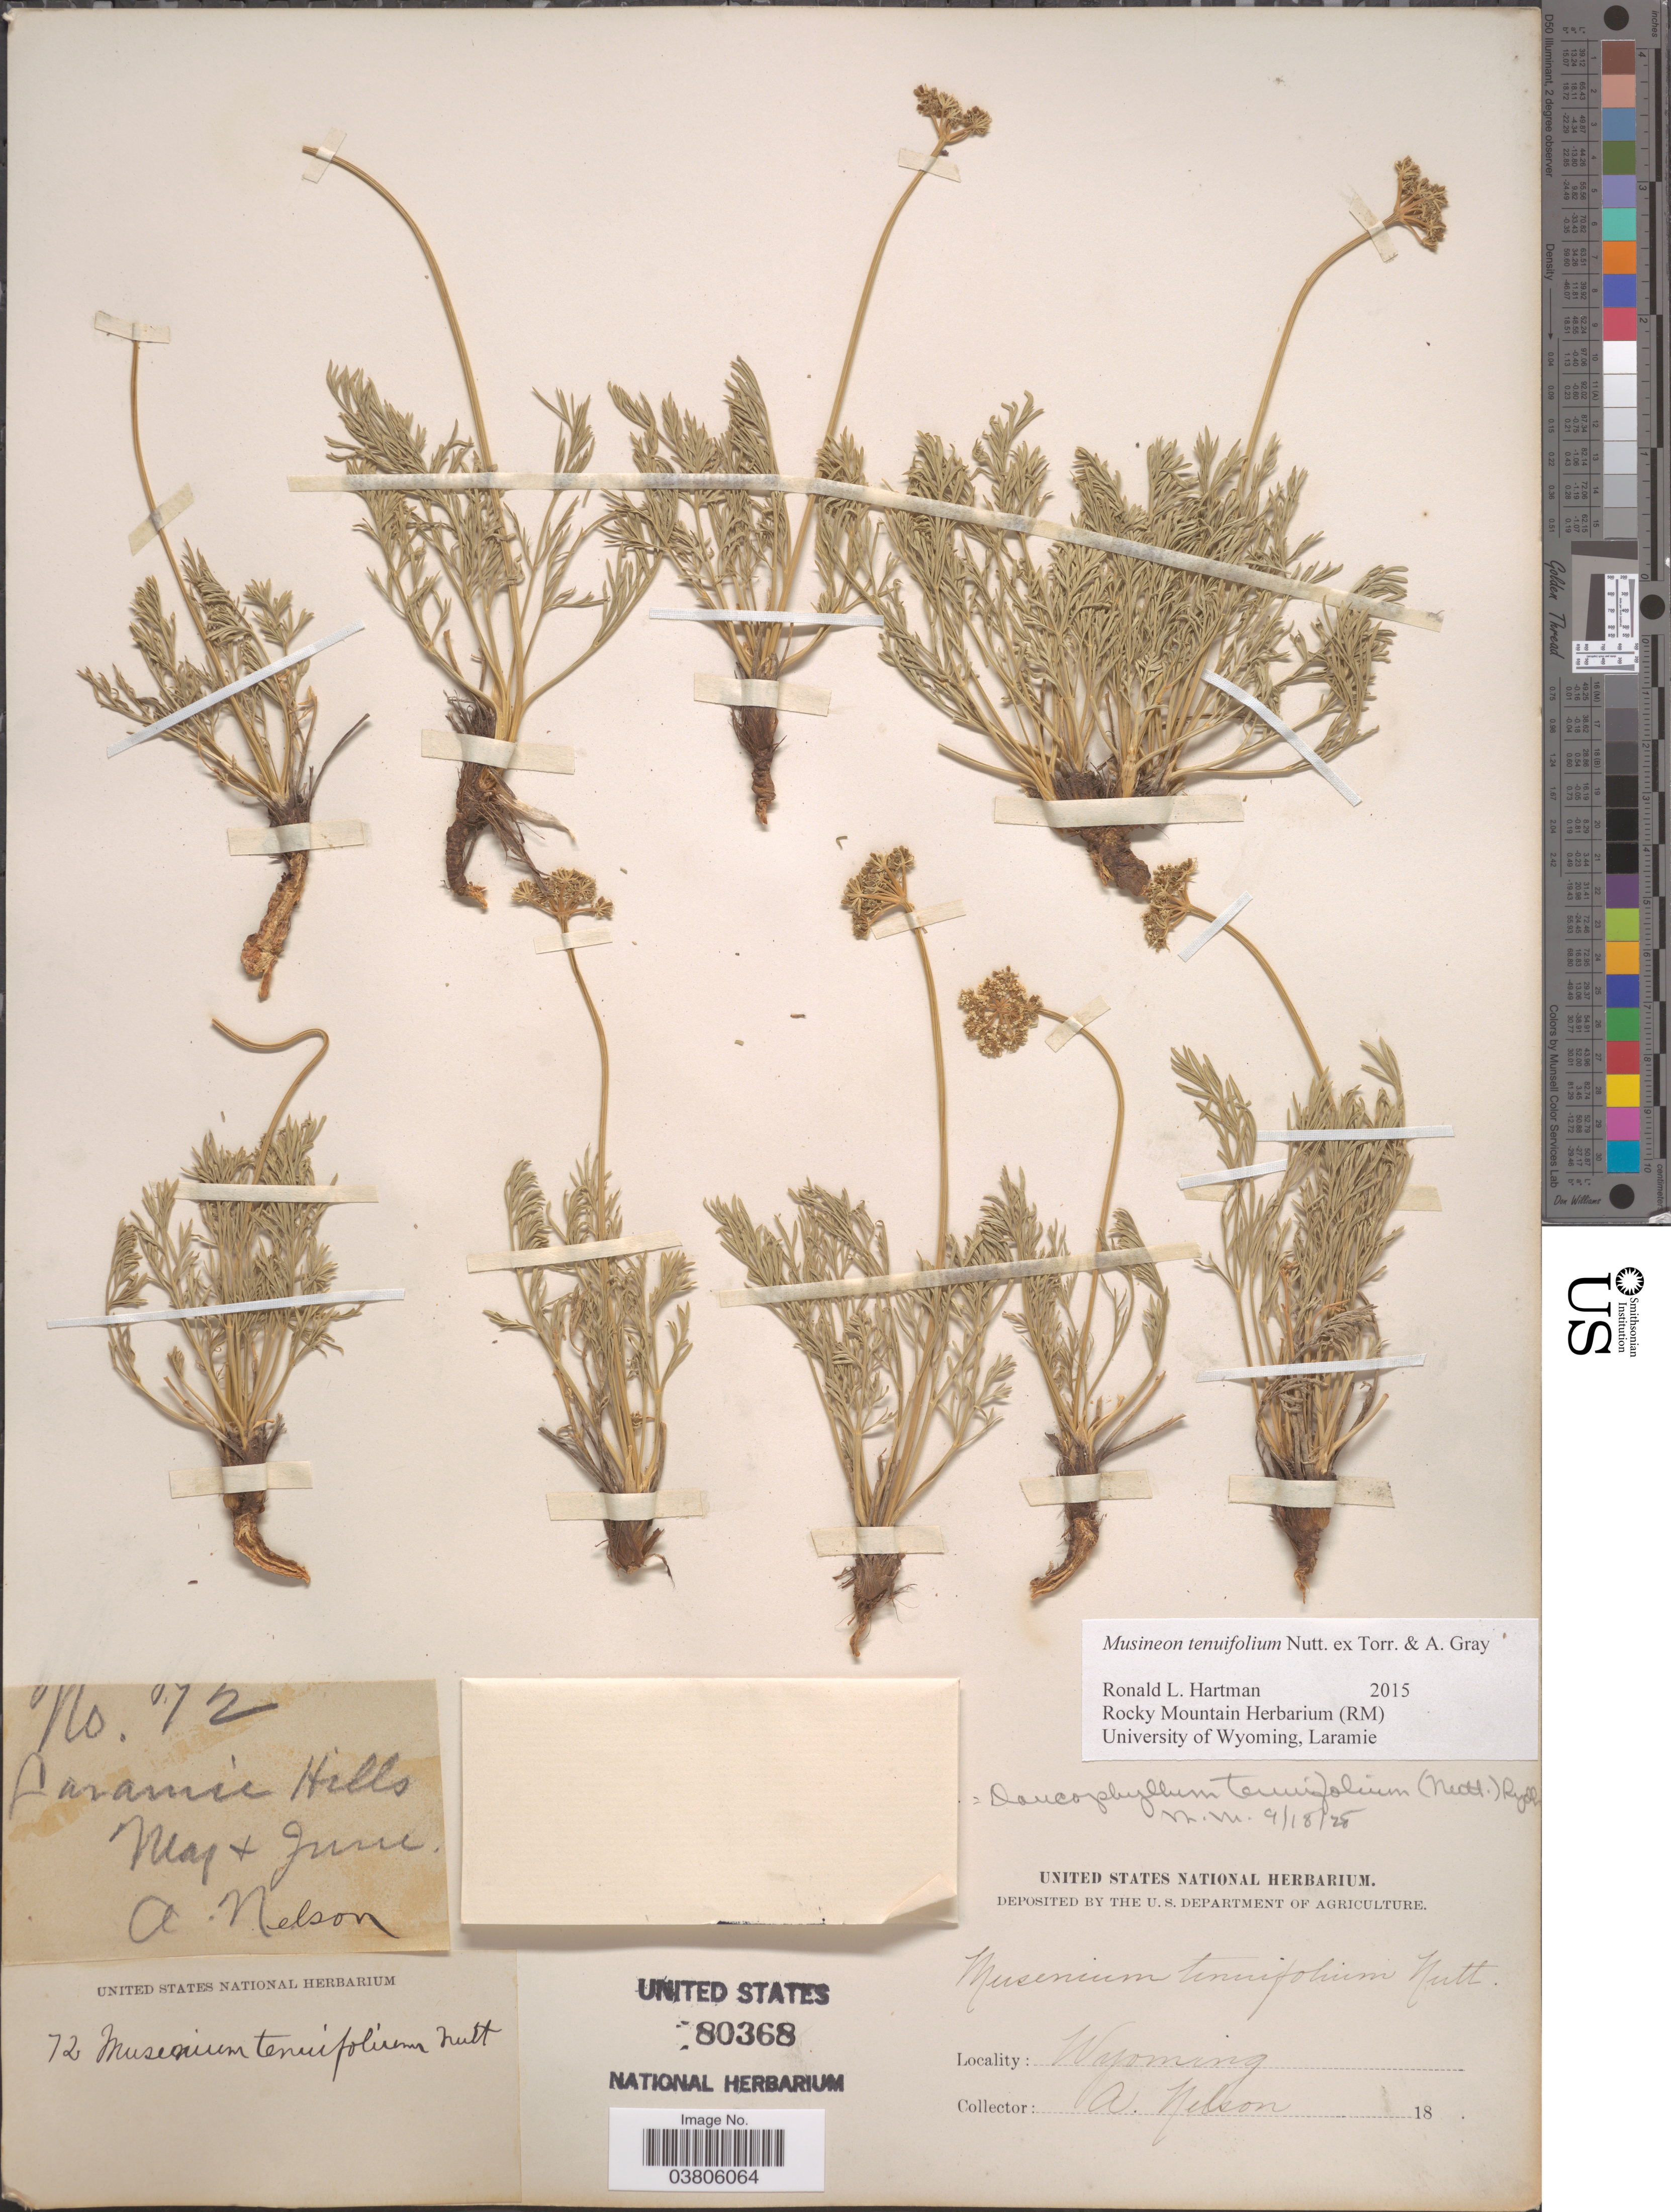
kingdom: Plantae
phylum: Tracheophyta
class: Magnoliopsida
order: Apiales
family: Apiaceae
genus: Musineon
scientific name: Musineon tenuifolium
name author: Nutt.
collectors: A. Nelson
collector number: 72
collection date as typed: May & June 18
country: United States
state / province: Wyoming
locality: Laramie Hills.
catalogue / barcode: US 80368